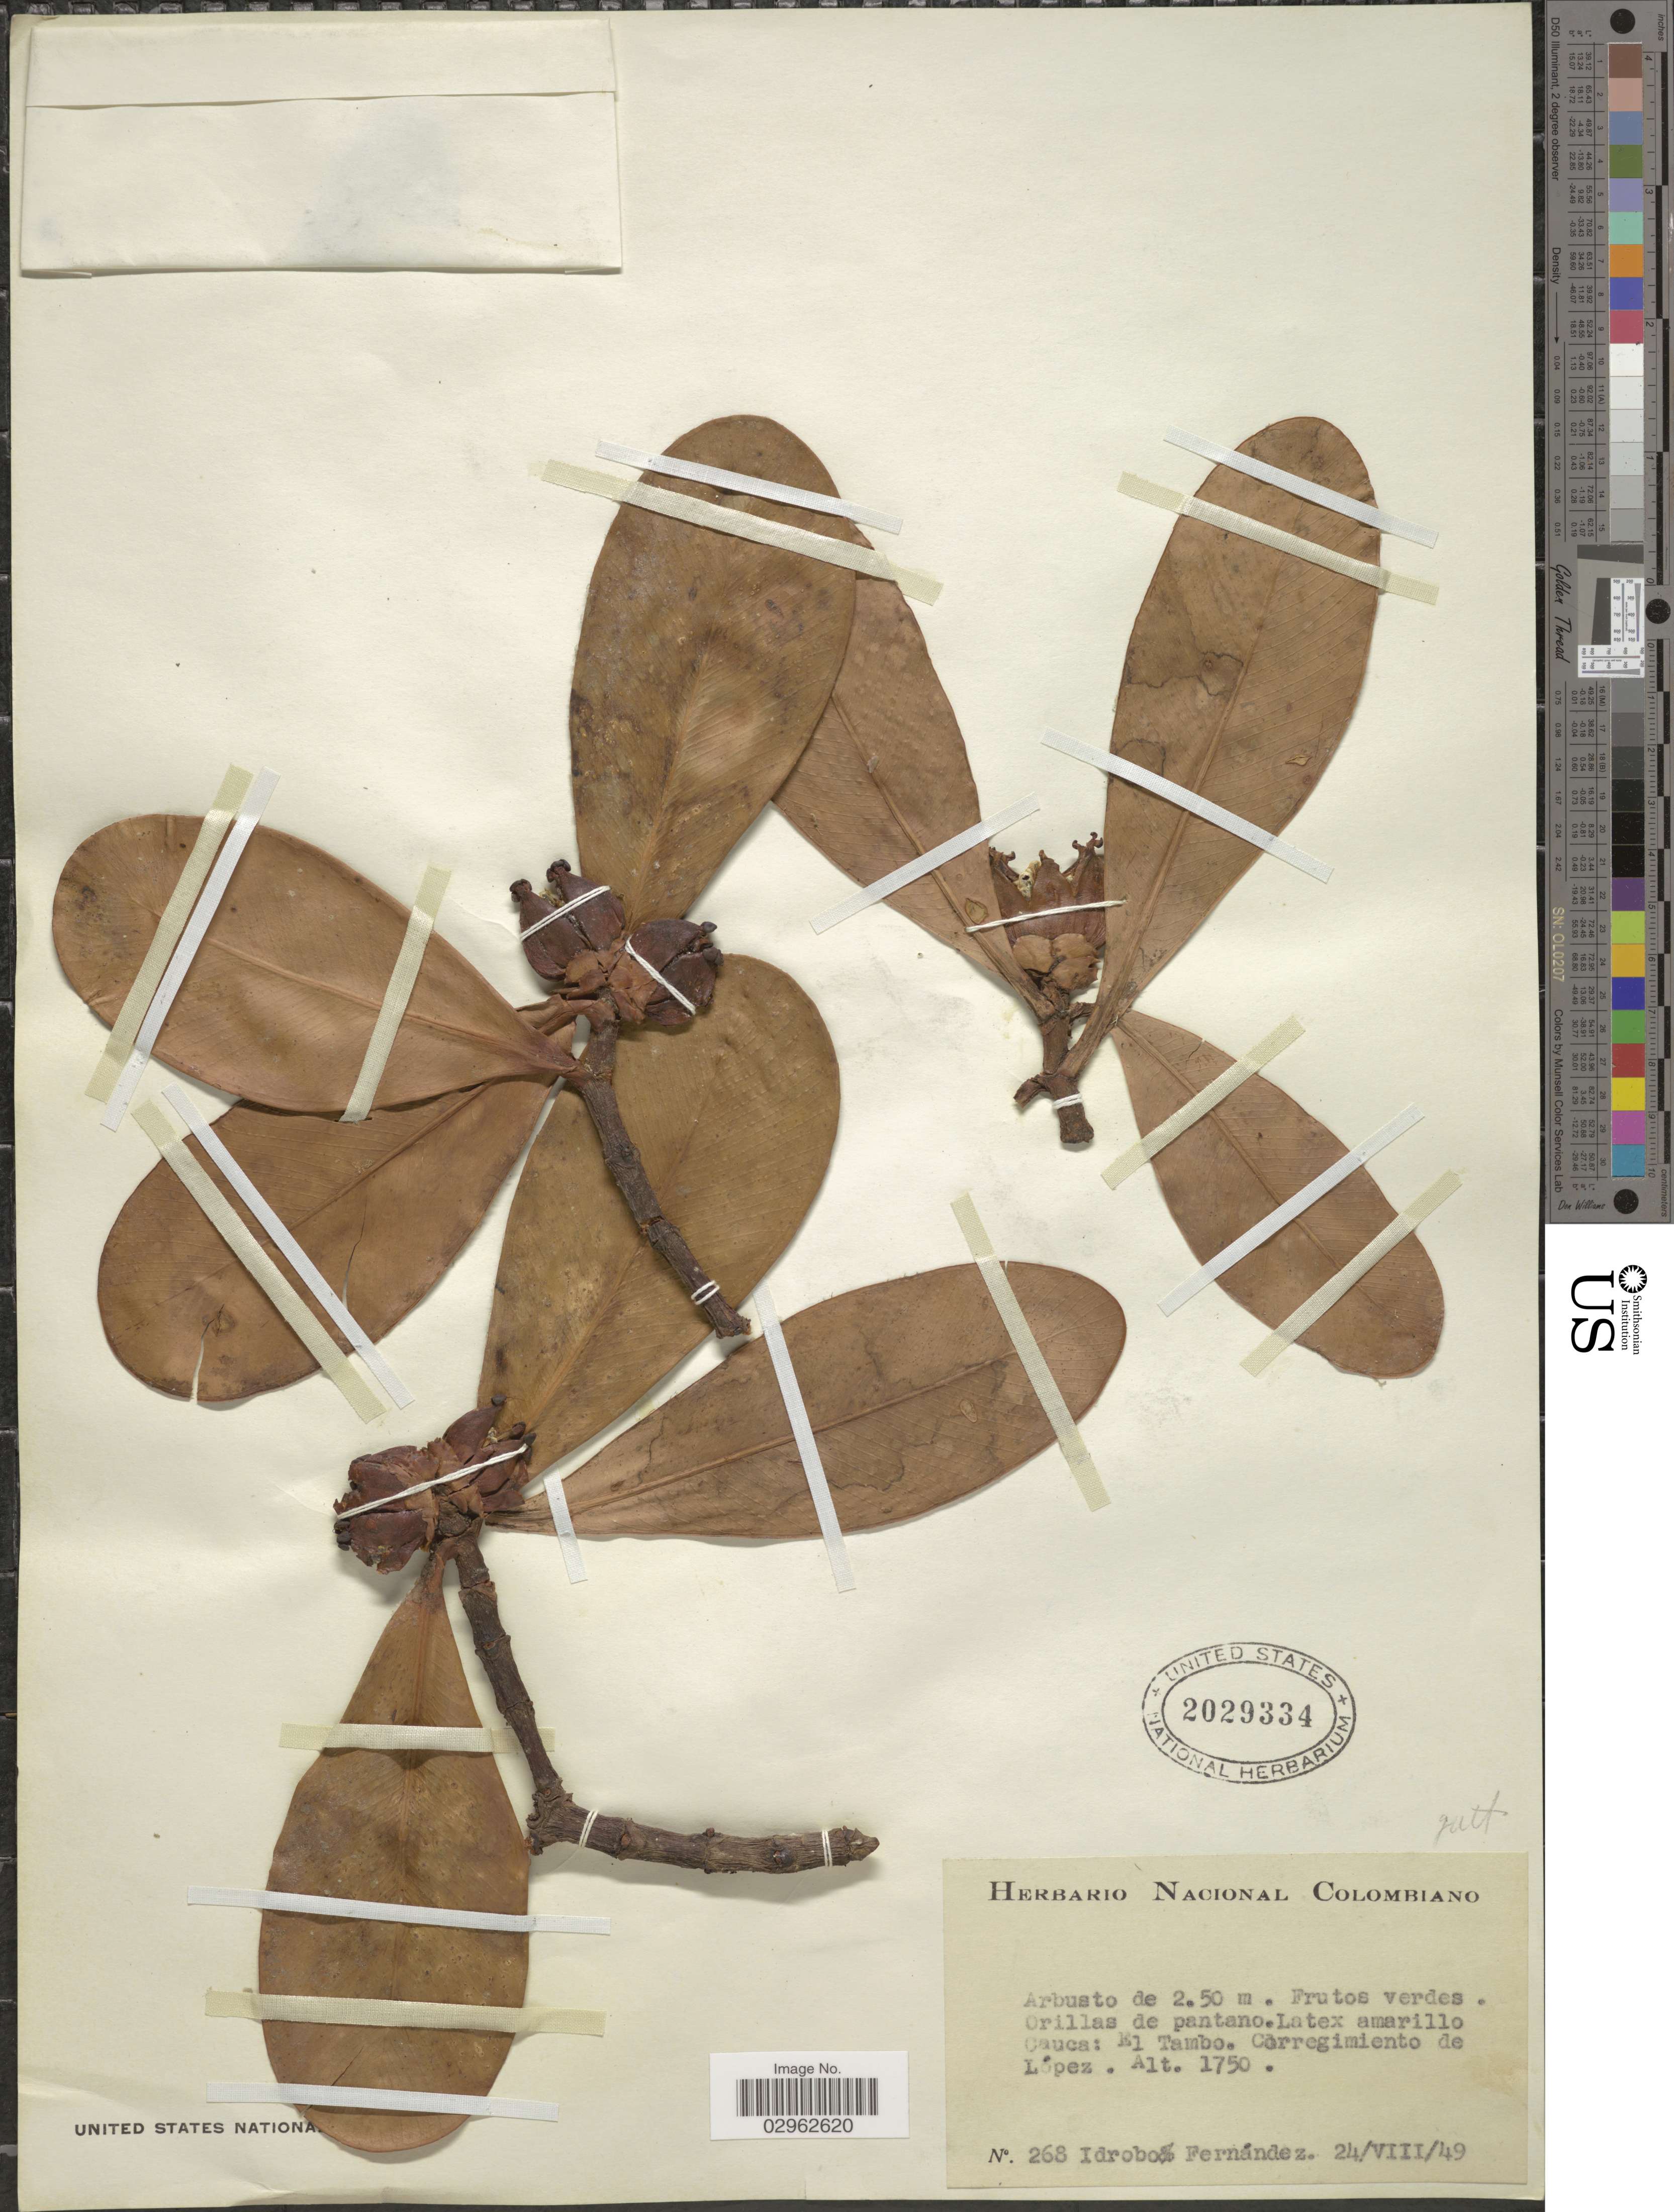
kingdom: Plantae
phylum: Tracheophyta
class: Magnoliopsida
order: Malpighiales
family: Clusiaceae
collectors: -- Idrobo & -- Fernandez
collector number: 268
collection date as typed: Transcribed d/m/y: 24/8/49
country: Colombia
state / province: Cauca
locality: El Tambo, Corregimiento de López.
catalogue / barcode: US 2029334